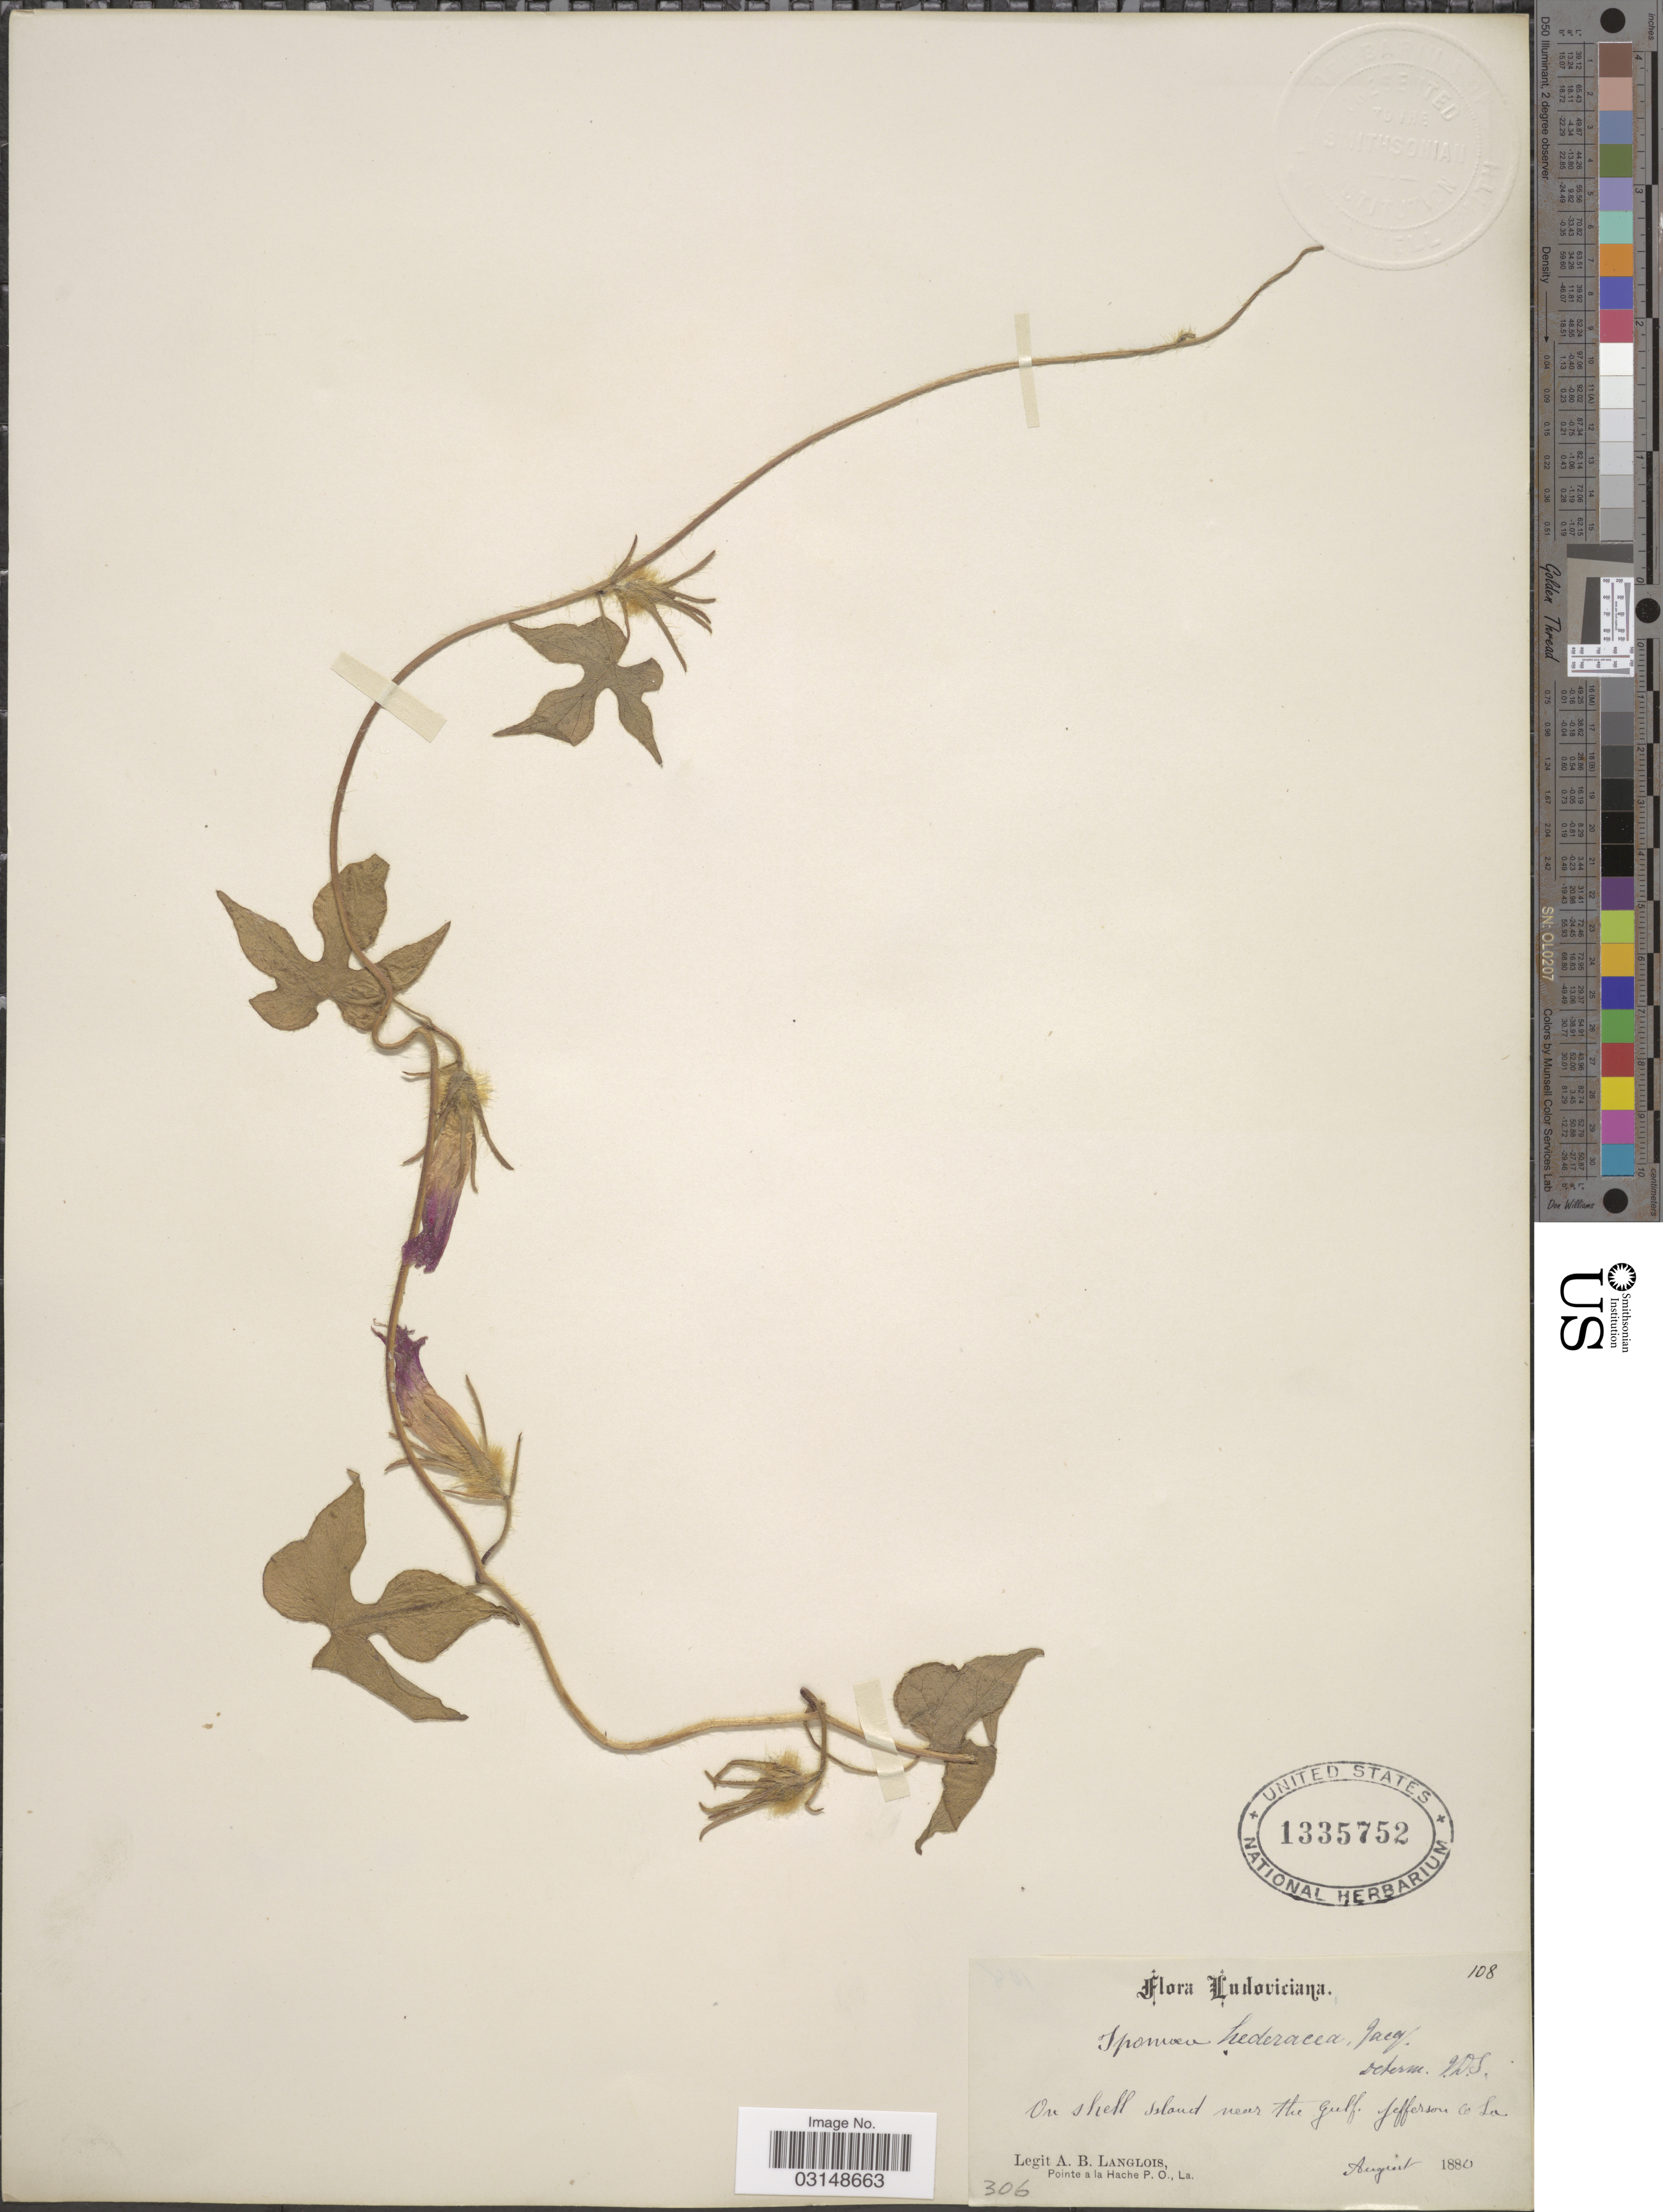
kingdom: Plantae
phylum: Tracheophyta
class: Magnoliopsida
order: Solanales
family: Convolvulaceae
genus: Ipomoea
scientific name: Ipomoea hederacea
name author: Jacq.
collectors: A. Langlois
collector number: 108/306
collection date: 1880-08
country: United States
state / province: Louisiana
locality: On shell Island near the Gulf Jefferson Co., La.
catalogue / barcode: US 1335752